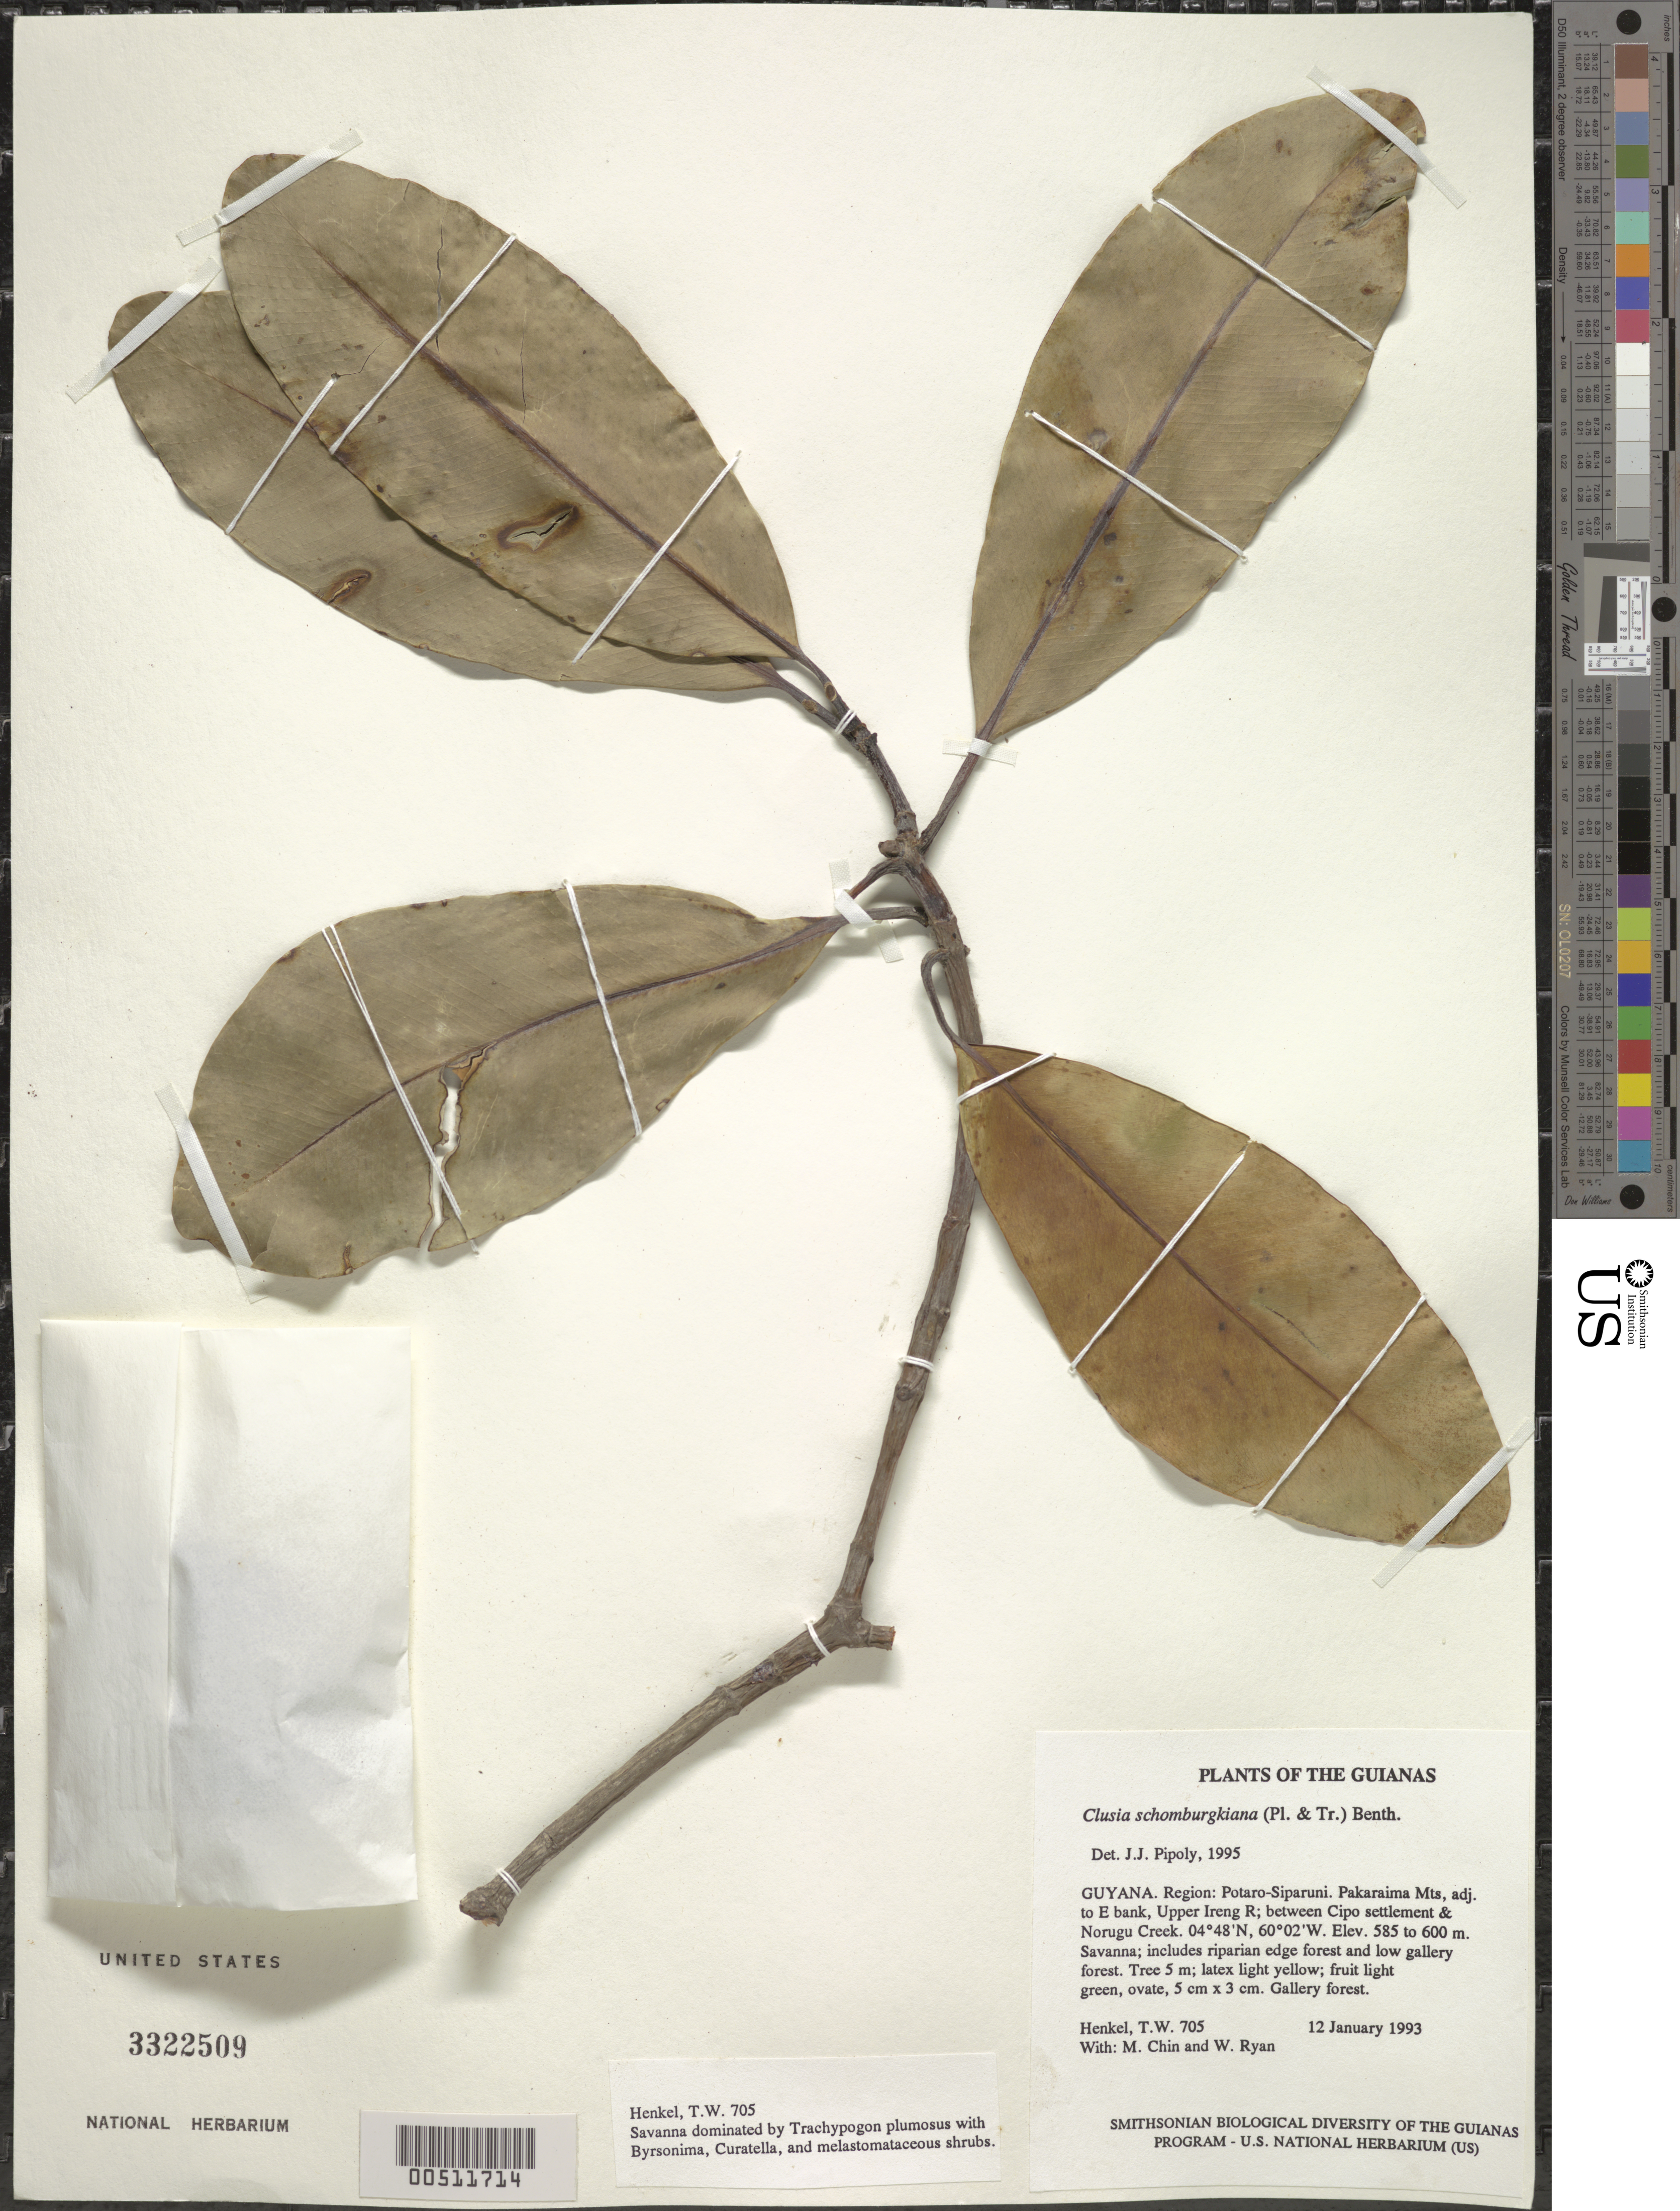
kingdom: Plantae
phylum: Tracheophyta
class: Magnoliopsida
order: Malpighiales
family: Clusiaceae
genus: Clusia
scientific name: Clusia schomburgkiana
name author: (Planch. & Triana) Benth. ex Engl.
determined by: Pipoly, J. J., III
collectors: T. Henkel, M. Chin & W. Ryan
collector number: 705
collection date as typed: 12 January 1993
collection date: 1993-01-12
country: Guyana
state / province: Potaro-Siparuni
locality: Pakaraima Mts, adj. to E bank, Upper Ireng R; between Cipo settlement & Norugu Creek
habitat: Savanna; includes riparian edge forest and low gallery forest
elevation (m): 585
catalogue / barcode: US 3322509